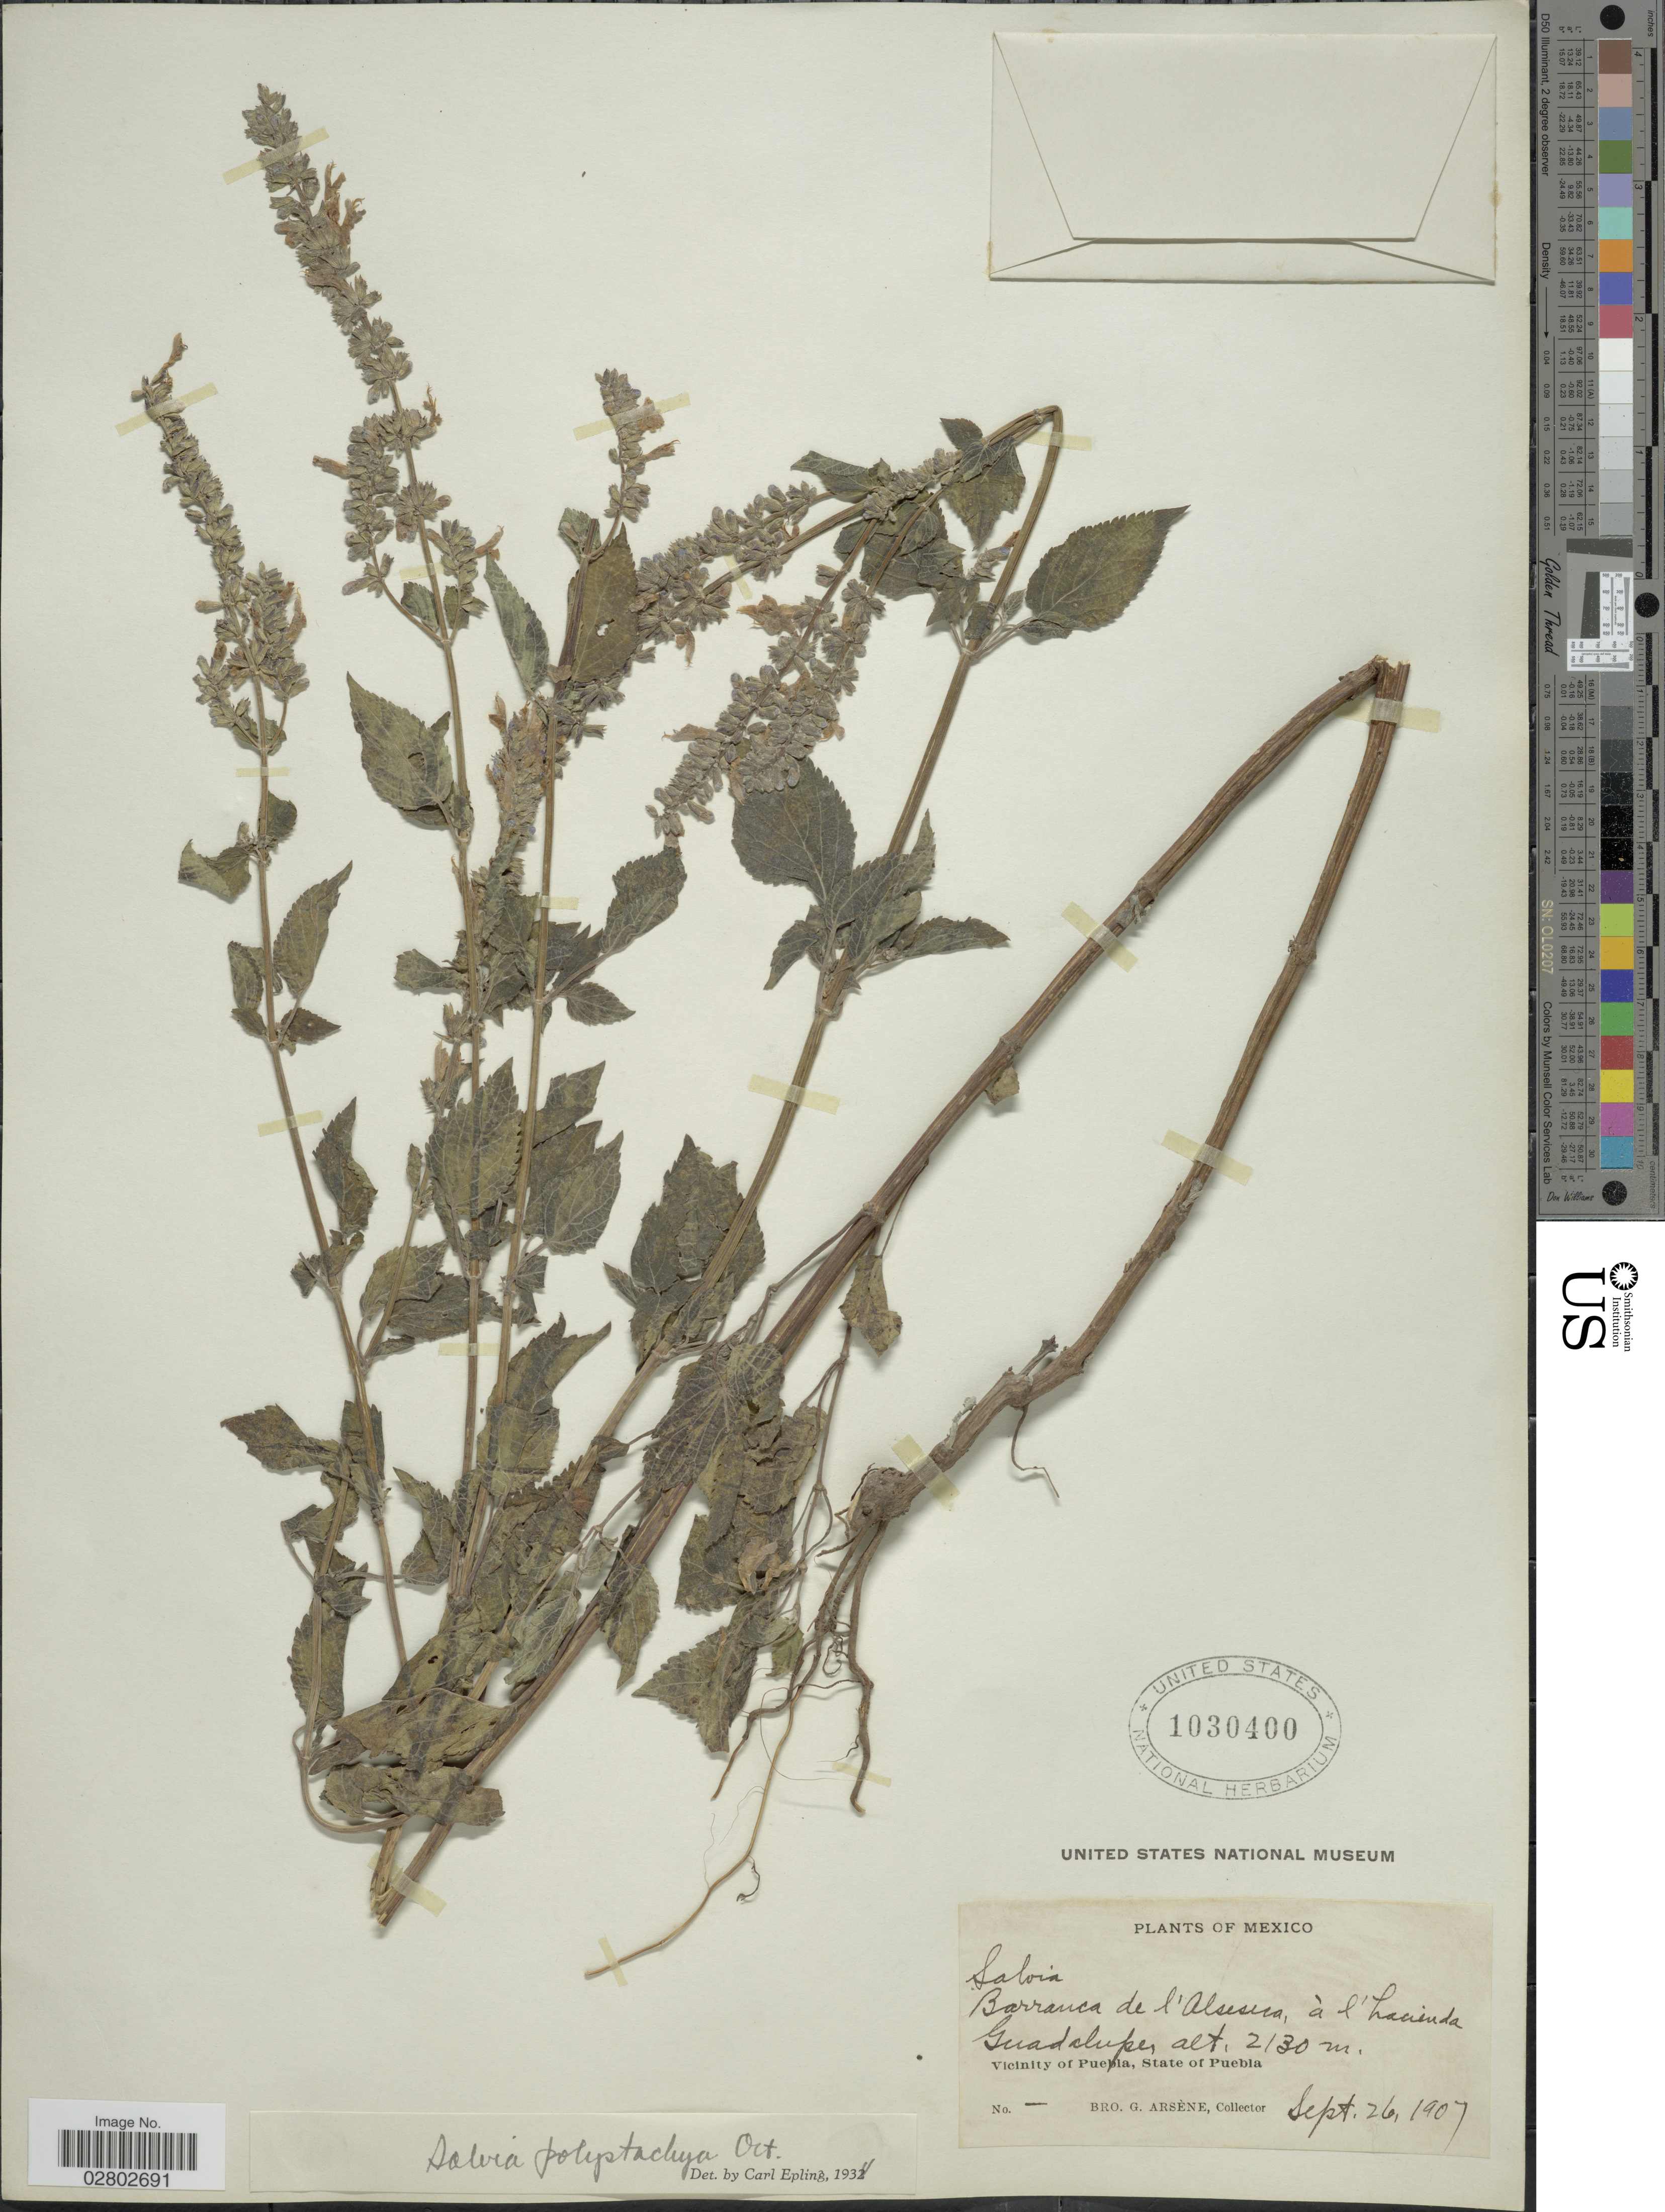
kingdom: Plantae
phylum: Tracheophyta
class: Magnoliopsida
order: Lamiales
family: Lamiaceae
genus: Salvia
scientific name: Salvia polystachya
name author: Cav.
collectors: Bro. G. Arsène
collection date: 1907-09-26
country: Mexico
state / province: Puebla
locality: Barranca de l'Alseseca, à l'hacienda Guadalupe, Vicinity of Puebla.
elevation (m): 2130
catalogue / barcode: US 1030400